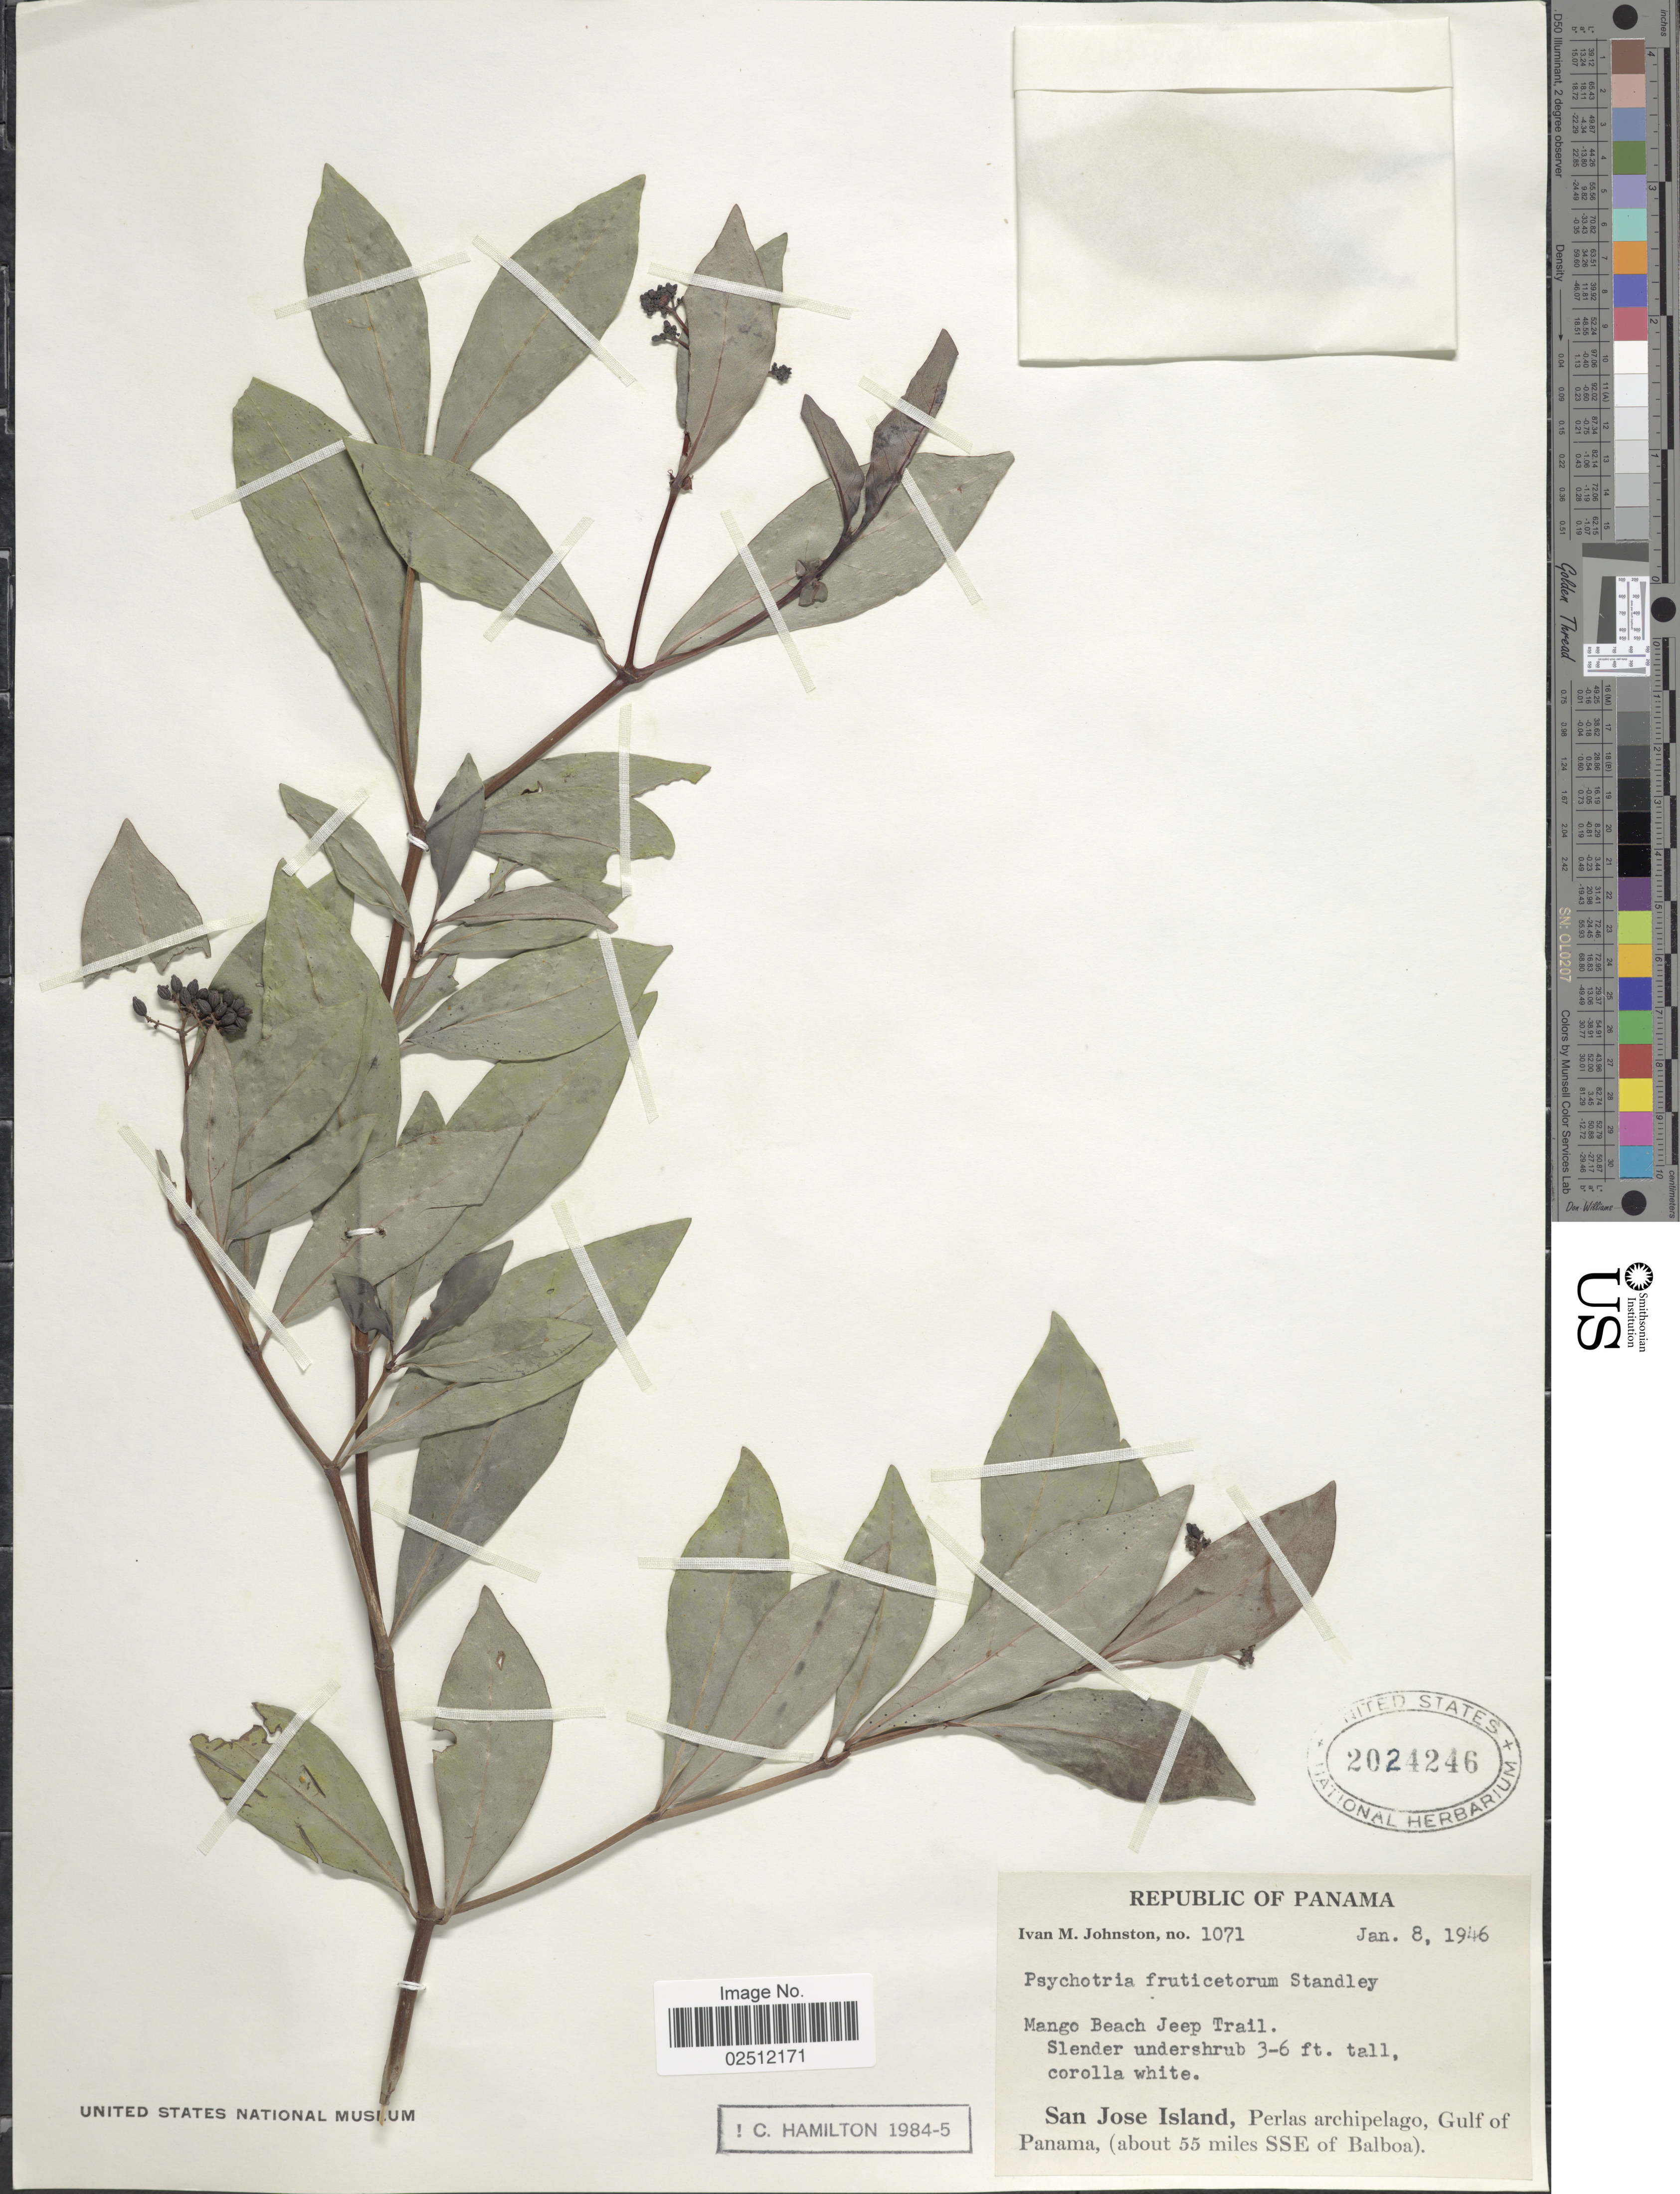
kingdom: Plantae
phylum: Tracheophyta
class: Magnoliopsida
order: Gentianales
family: Rubiaceae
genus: Psychotria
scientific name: Psychotria fruticetorum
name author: Standl.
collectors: I.M. Johnston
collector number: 1071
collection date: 1946-01-08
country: Panama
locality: Mango Beach Jeep Trail, San Jose Island, Perlas archipelago, Gulf of Panama, (about 55 miles SSE of Balboa)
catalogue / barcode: US 2024246